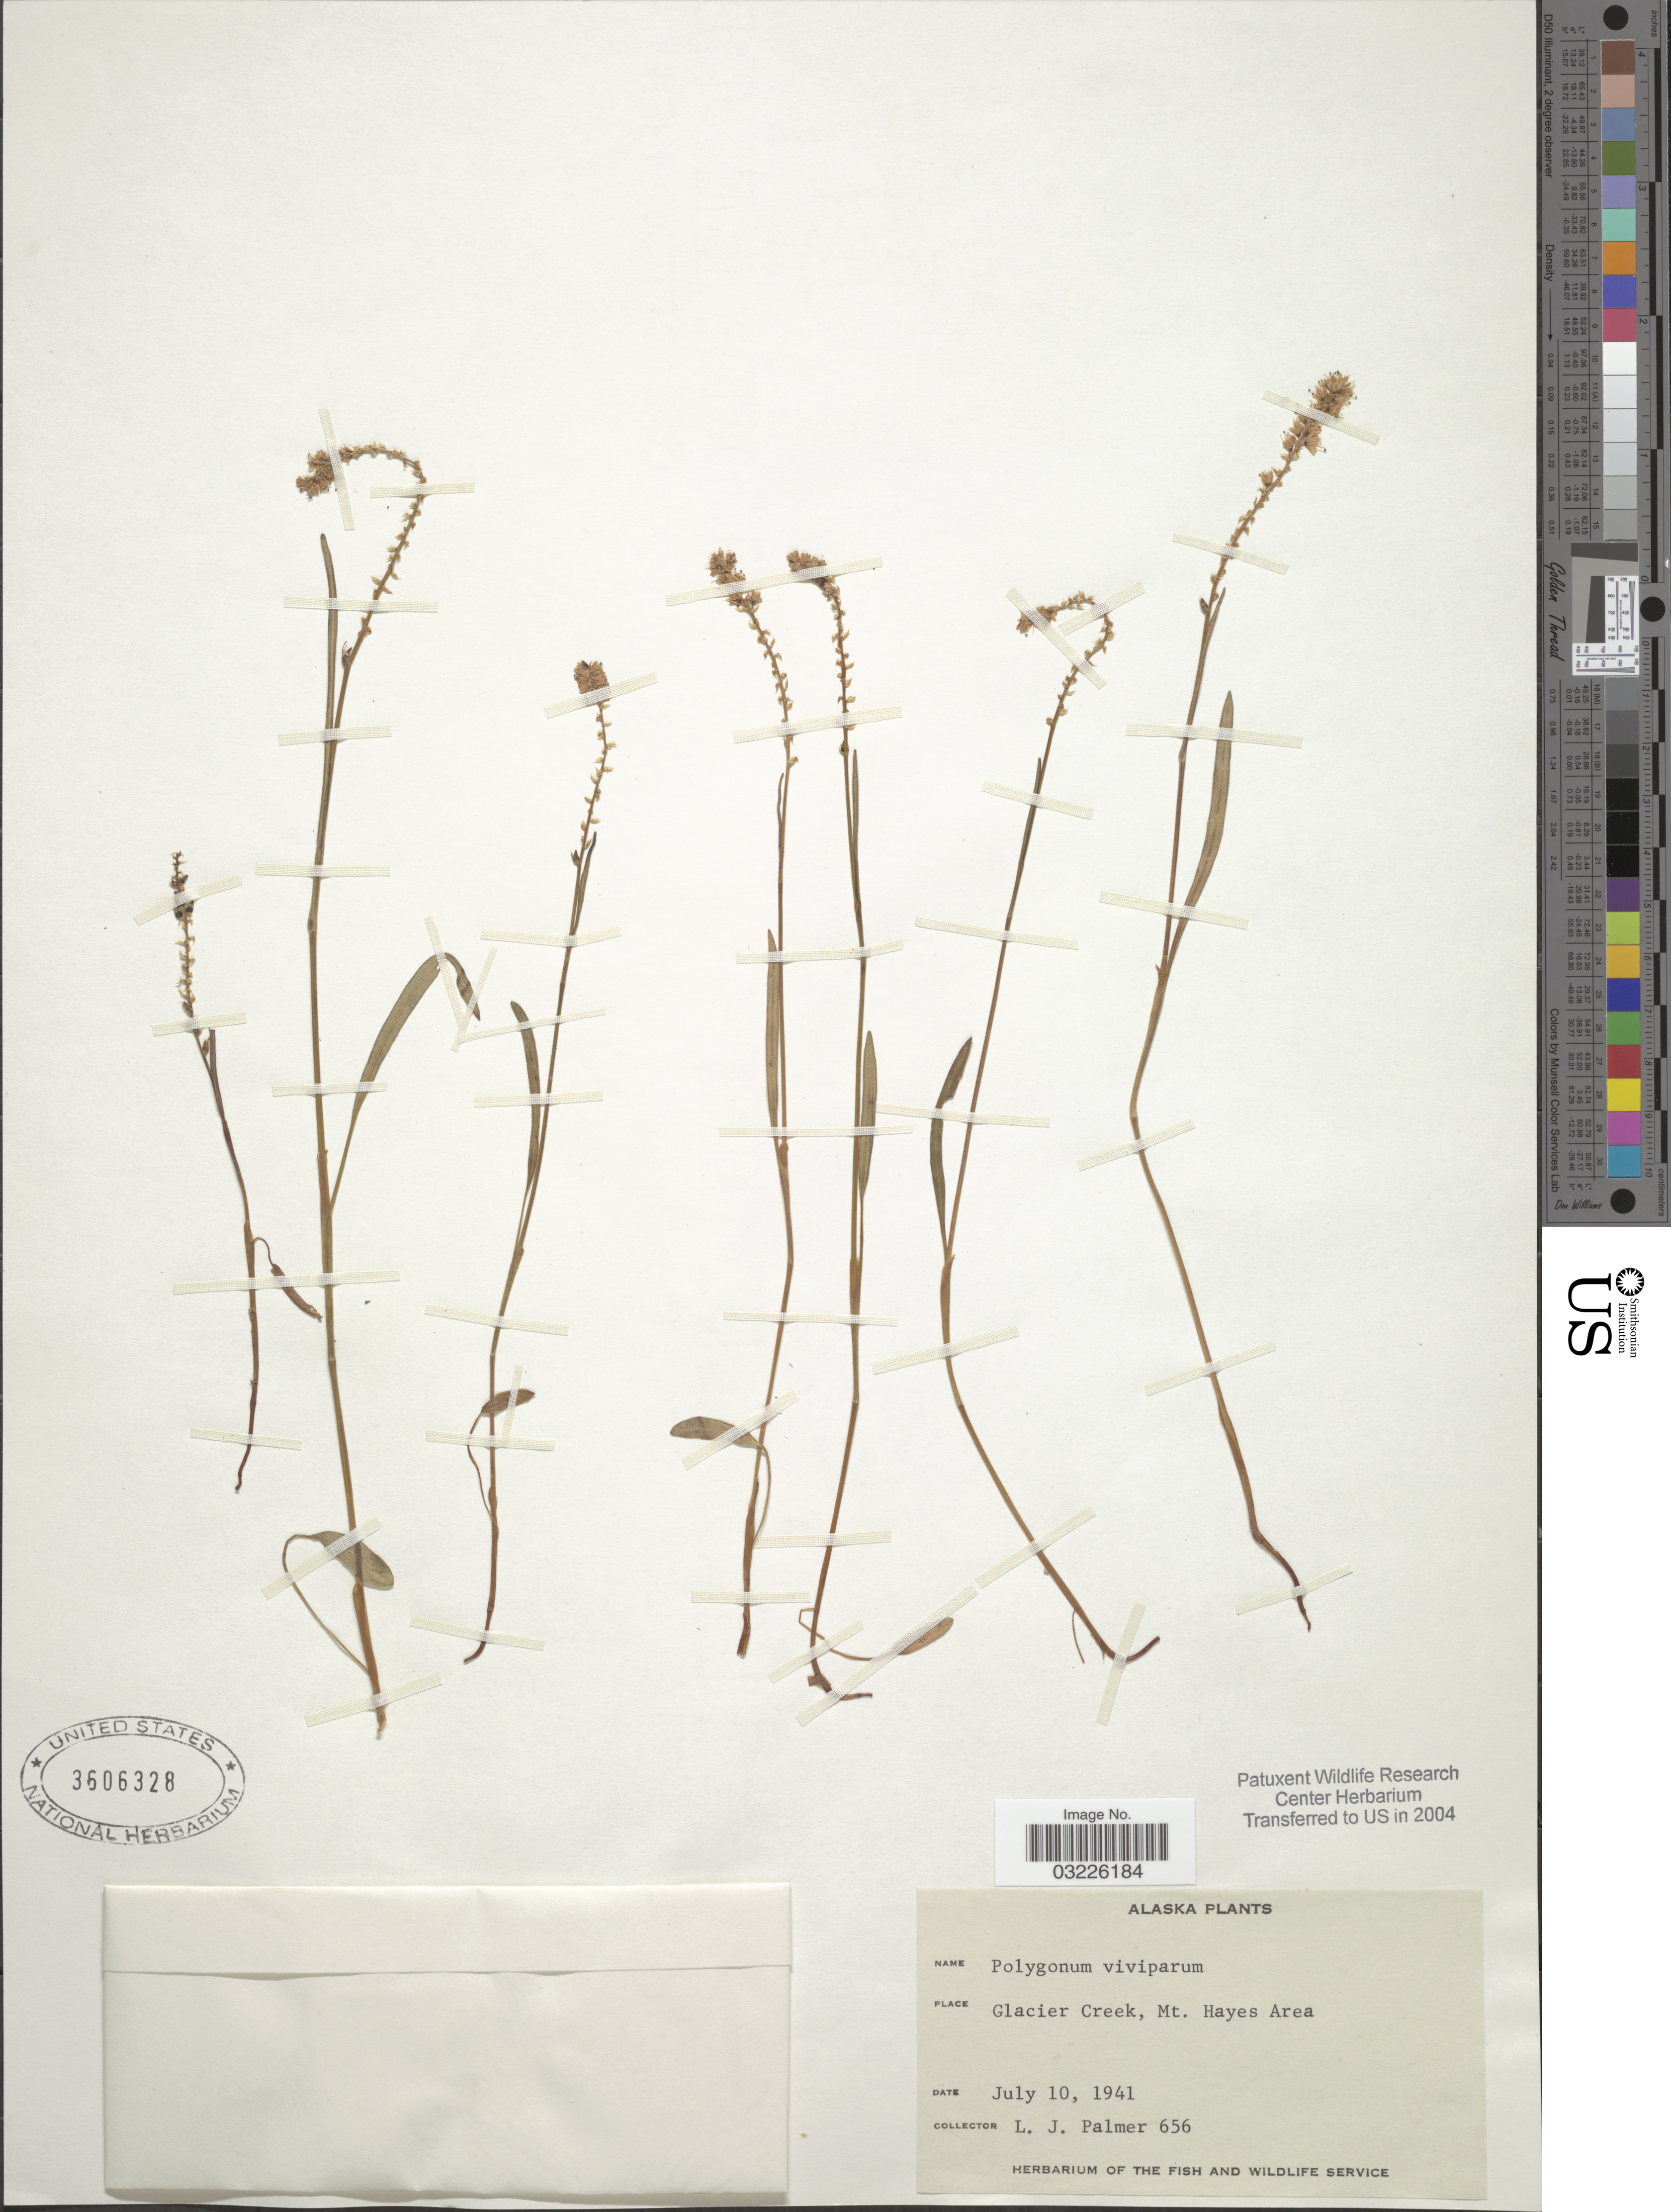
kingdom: Plantae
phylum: Tracheophyta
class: Magnoliopsida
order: Caryophyllales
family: Polygonaceae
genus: Bistorta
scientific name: Bistorta vivipara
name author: (L.) Delarbre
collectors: L. J. Palmer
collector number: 656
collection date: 1941-07-10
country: United States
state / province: Alaska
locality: Glacier Creek, Mt. Hayes Area.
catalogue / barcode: US 3606328